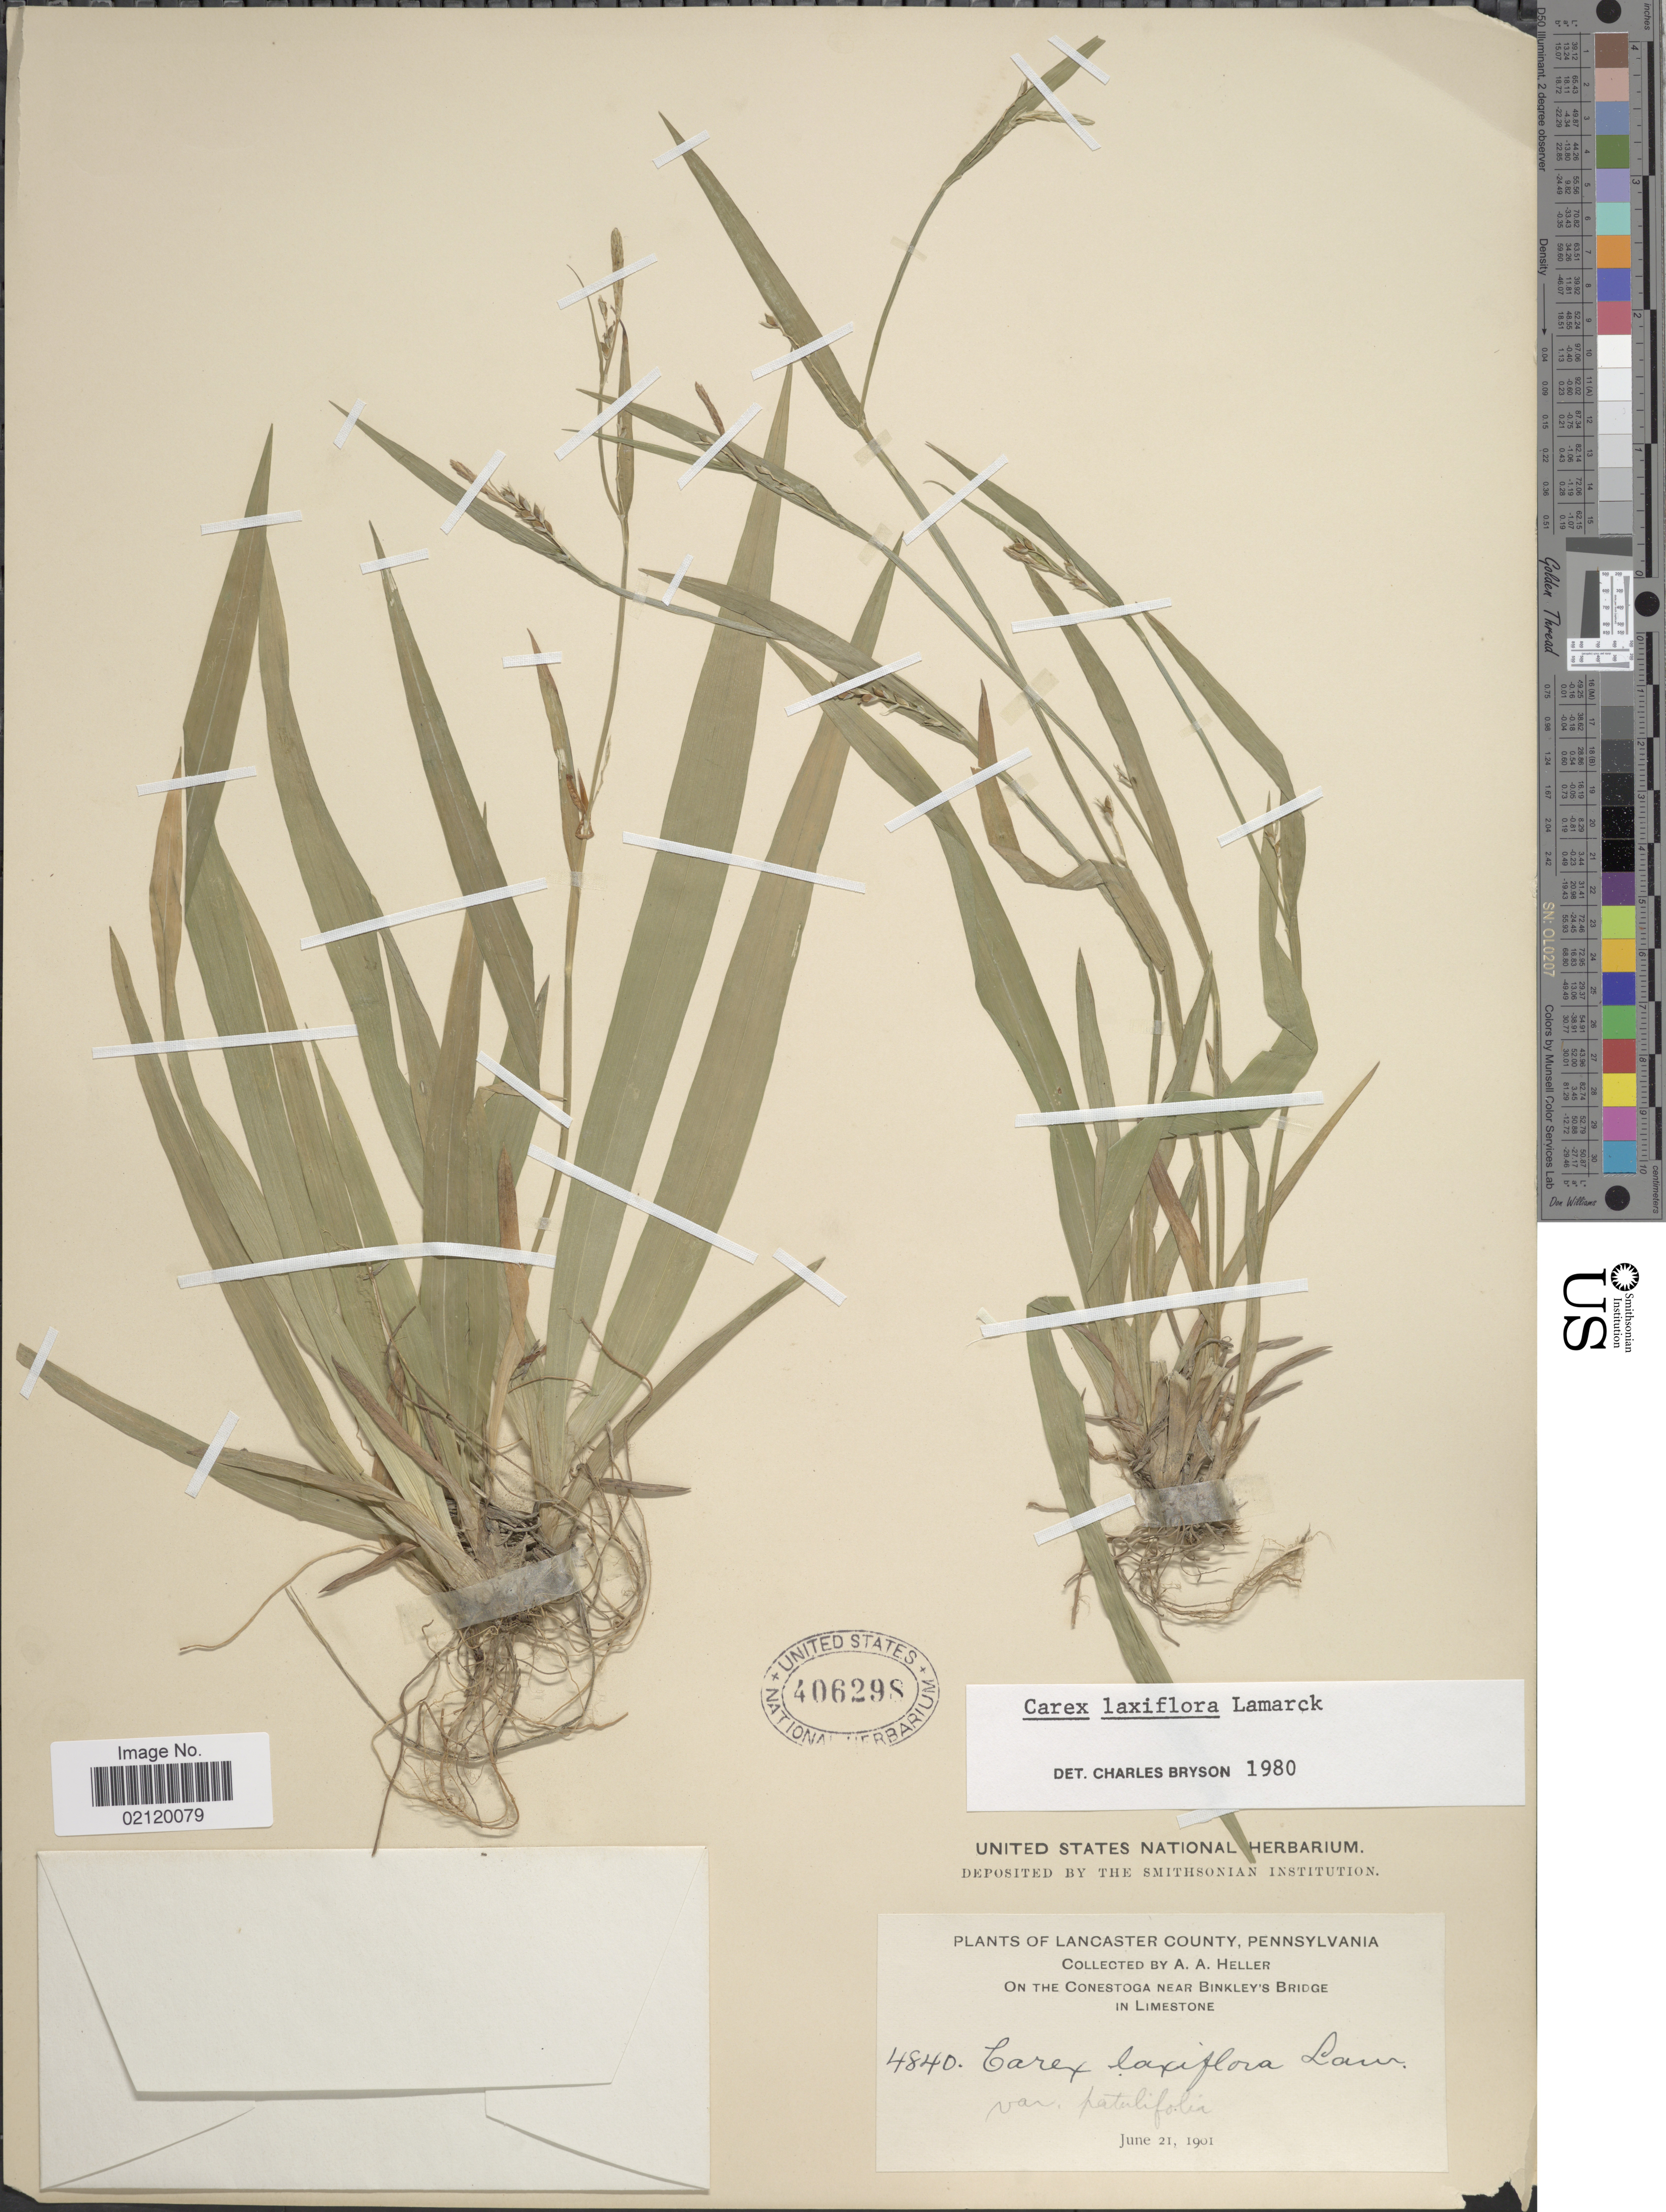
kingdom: Plantae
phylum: Tracheophyta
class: Liliopsida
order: Poales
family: Cyperaceae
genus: Carex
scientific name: Carex laxiflora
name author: Lam.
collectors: A. A. Heller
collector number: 4840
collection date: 1901-06-21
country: United States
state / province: Pennsylvania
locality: Lancaster County. On the Conestoga near Binkley's Bridge in limestone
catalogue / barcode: US 406298